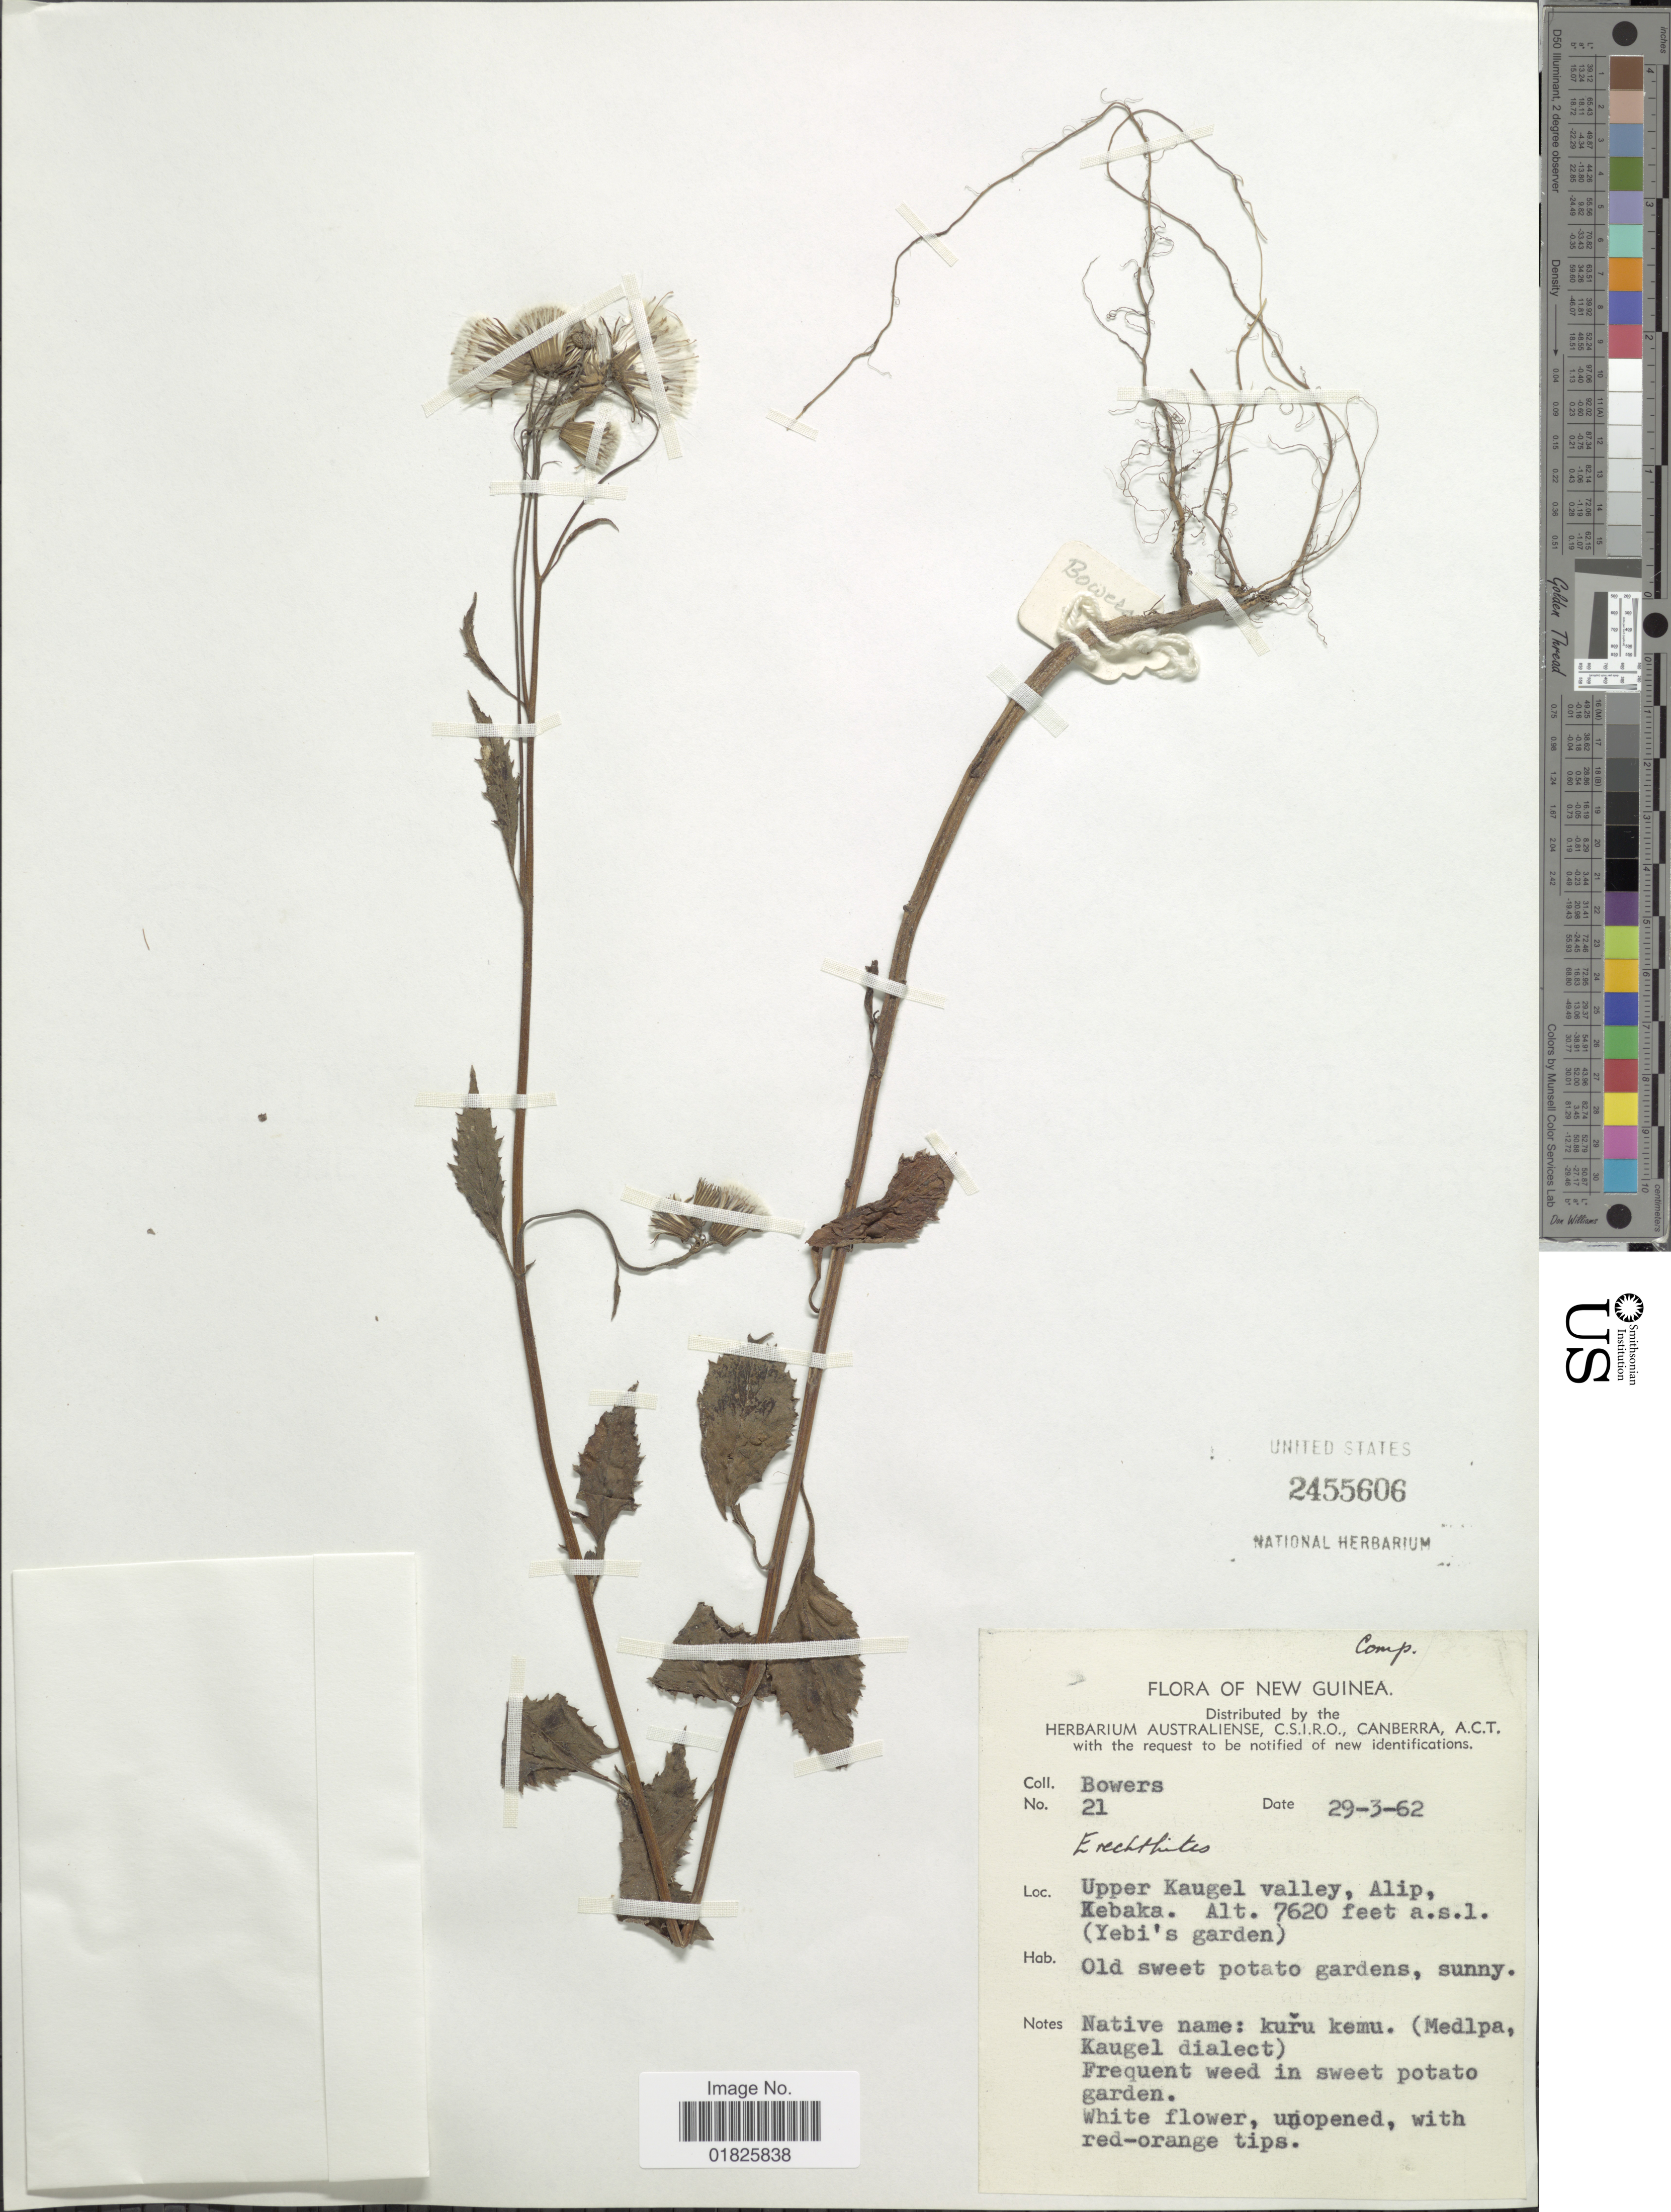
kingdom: Plantae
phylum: Tracheophyta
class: Magnoliopsida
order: Asterales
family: Asteraceae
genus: Erechtites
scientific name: Erechtites sp.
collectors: -. Bowers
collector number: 21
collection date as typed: Transcribed d/m/y: 29/3/62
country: Papua New Guinea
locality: New Guinea, Upper Kaugel Valley, Alip, Kebaka (Yebi's garden)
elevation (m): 2323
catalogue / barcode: US 2455606